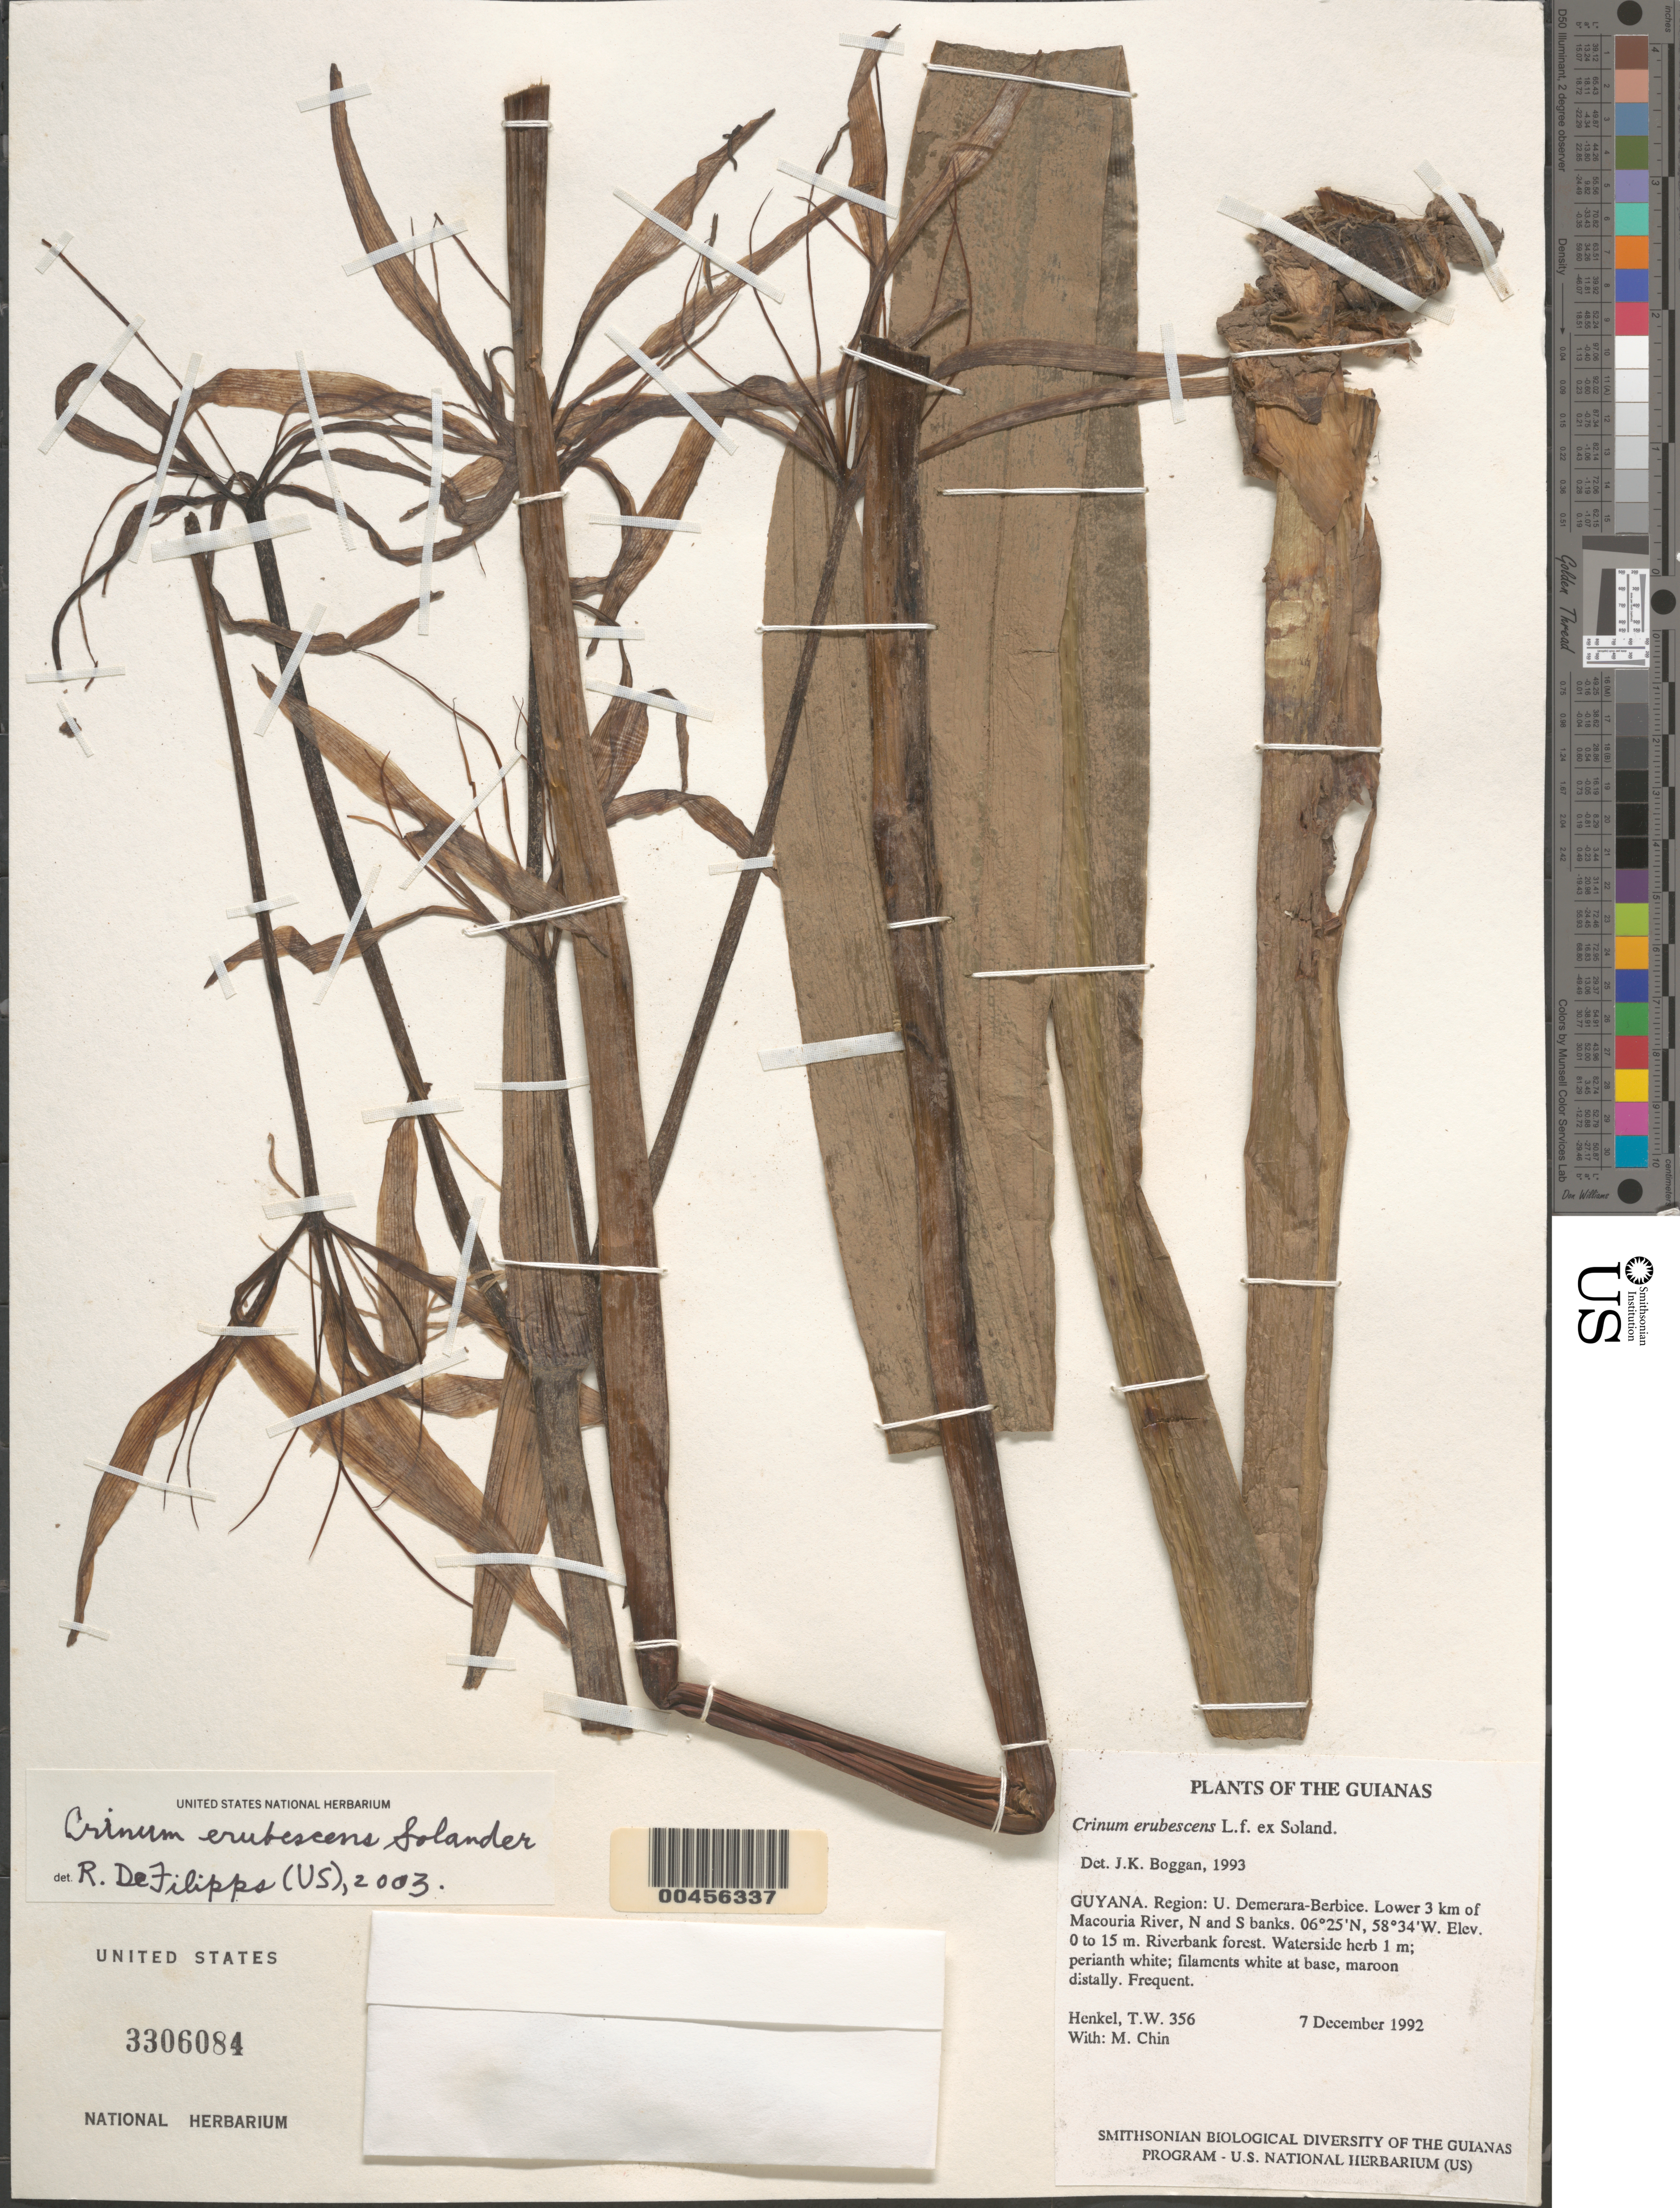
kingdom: Plantae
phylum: Tracheophyta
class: Liliopsida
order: Asparagales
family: Amaryllidaceae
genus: Crinum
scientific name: Crinum erubescens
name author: Aiton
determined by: DeFilipps, R. A.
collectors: T. Henkel & M. Chin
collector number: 356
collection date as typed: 7 December 1992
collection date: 1992-12-07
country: Guyana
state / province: U. Demerara-Berbice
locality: Lower 3 km of Macouria River, N and S banks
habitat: Riverbank forest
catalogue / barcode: US 3306084